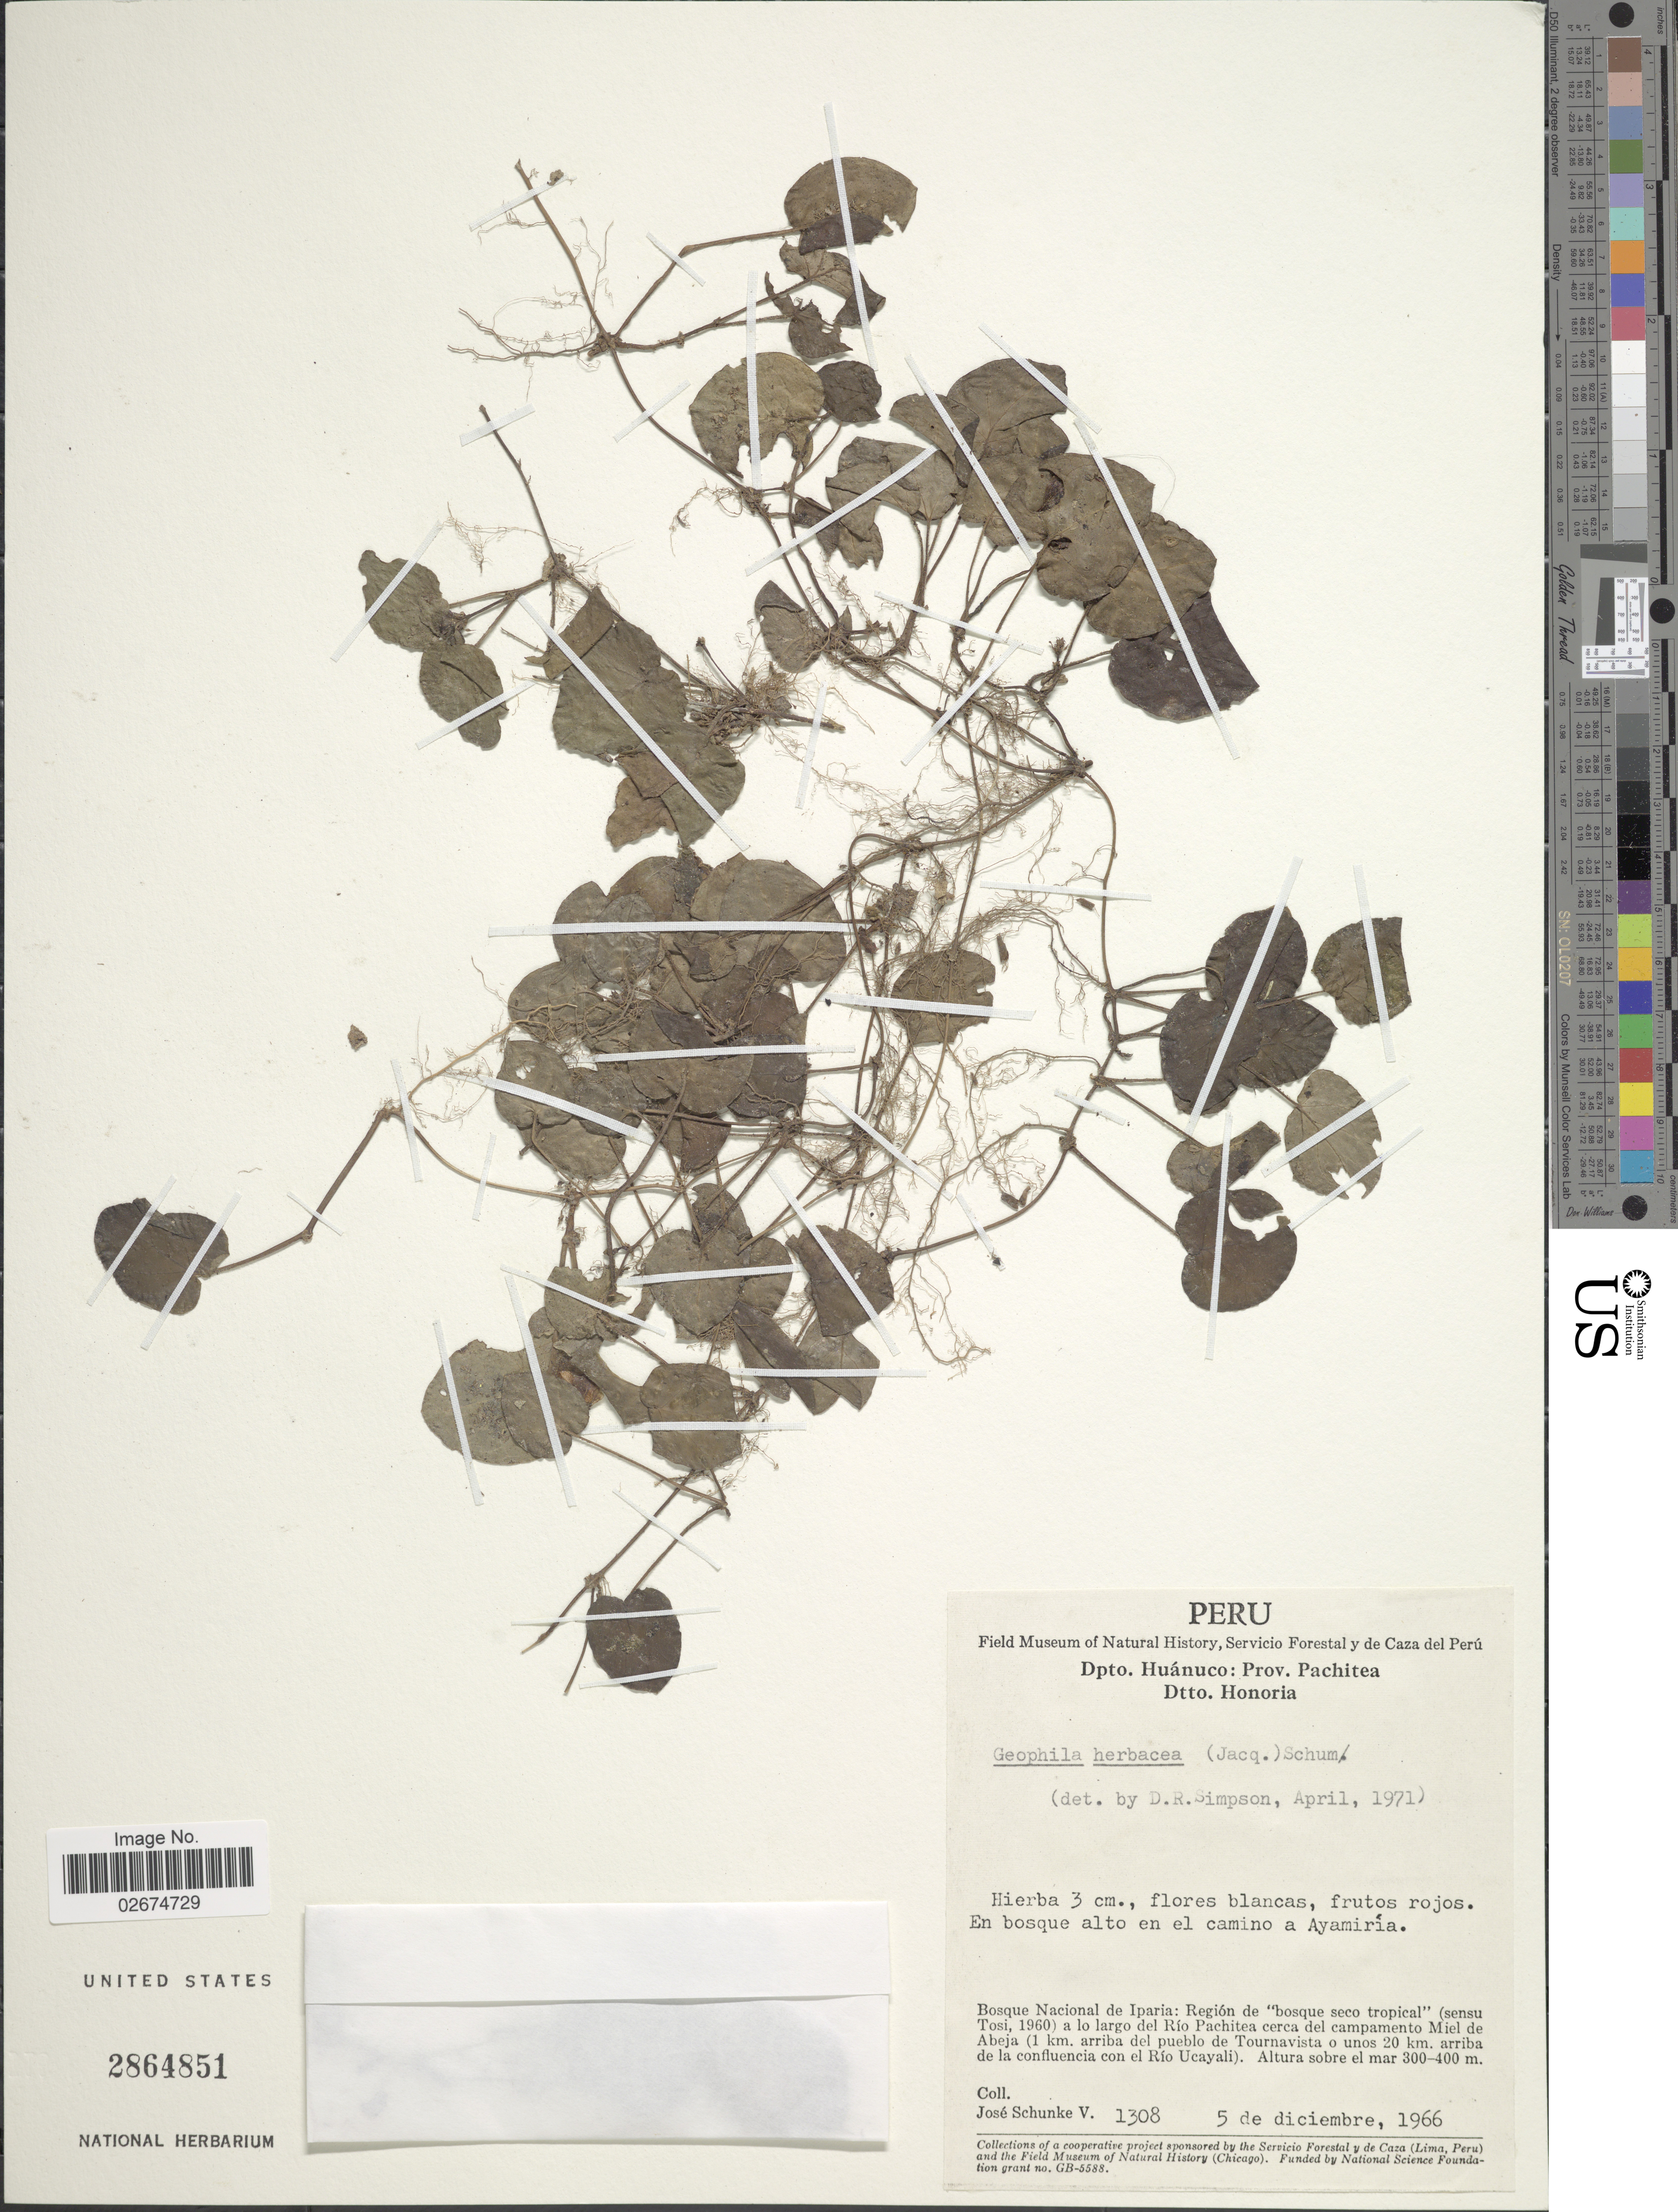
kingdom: Plantae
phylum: Tracheophyta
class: Magnoliopsida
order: Gentianales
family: Rubiaceae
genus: Carinta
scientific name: Carinta repens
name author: (L.) L.B. Sm. & Downs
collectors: J. Schunke Vigo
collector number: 1308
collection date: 1966-12-05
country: Peru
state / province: Huánuco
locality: Prov. Pachitea, Dtto. Honoria, En bosque alto en el camino a Ayamiria, Bosque Nacional de Iparia: Region bosque seco tropical a lo largo del Rio Pachitea cerca del campamento Miel de Abeja (1 km. arriba del pueblo de Tournavista o unos 20 km. arriba de la confluencia con el Rio Ucayali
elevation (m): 300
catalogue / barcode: US 2864851